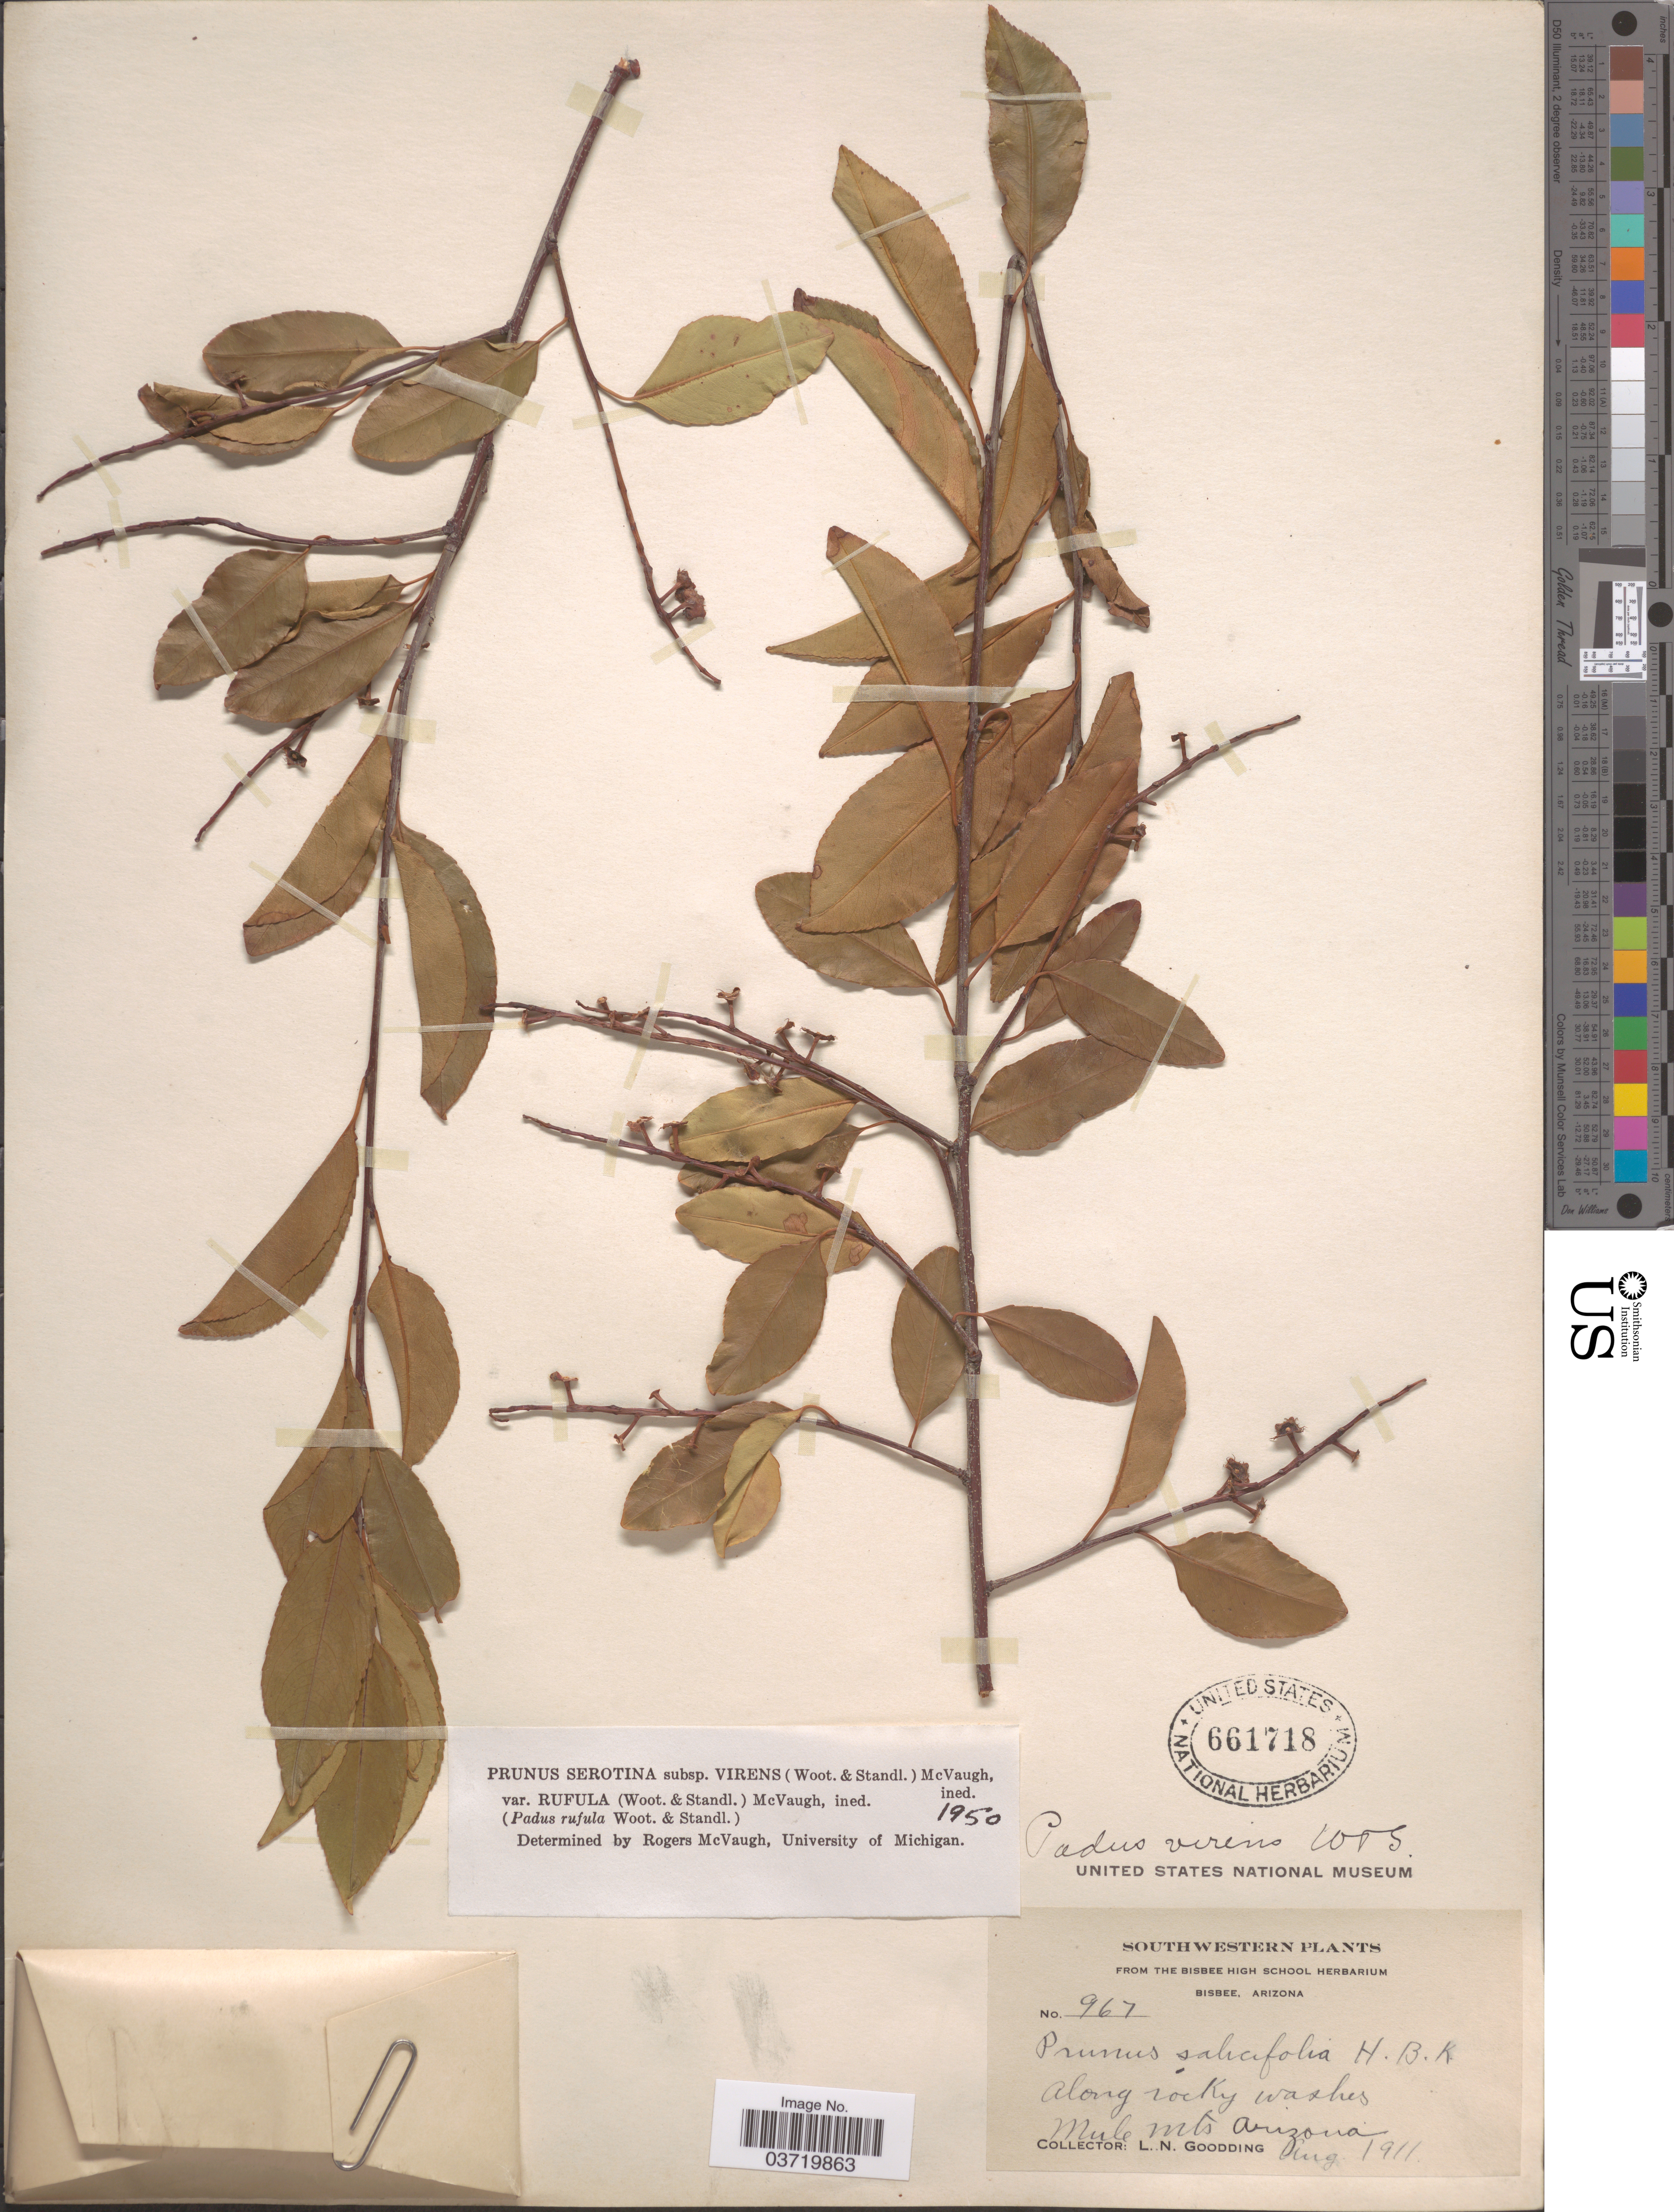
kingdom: Plantae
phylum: Tracheophyta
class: Magnoliopsida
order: Rosales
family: Rosaceae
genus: Prunus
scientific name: Prunus serotina var. rufula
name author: (Wooton & Standl.) McVaugh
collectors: L. N. Goodding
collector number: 967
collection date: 1911-08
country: United States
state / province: Arizona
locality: Southwestern. Along rocky washes Mule Mts.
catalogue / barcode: US 661718